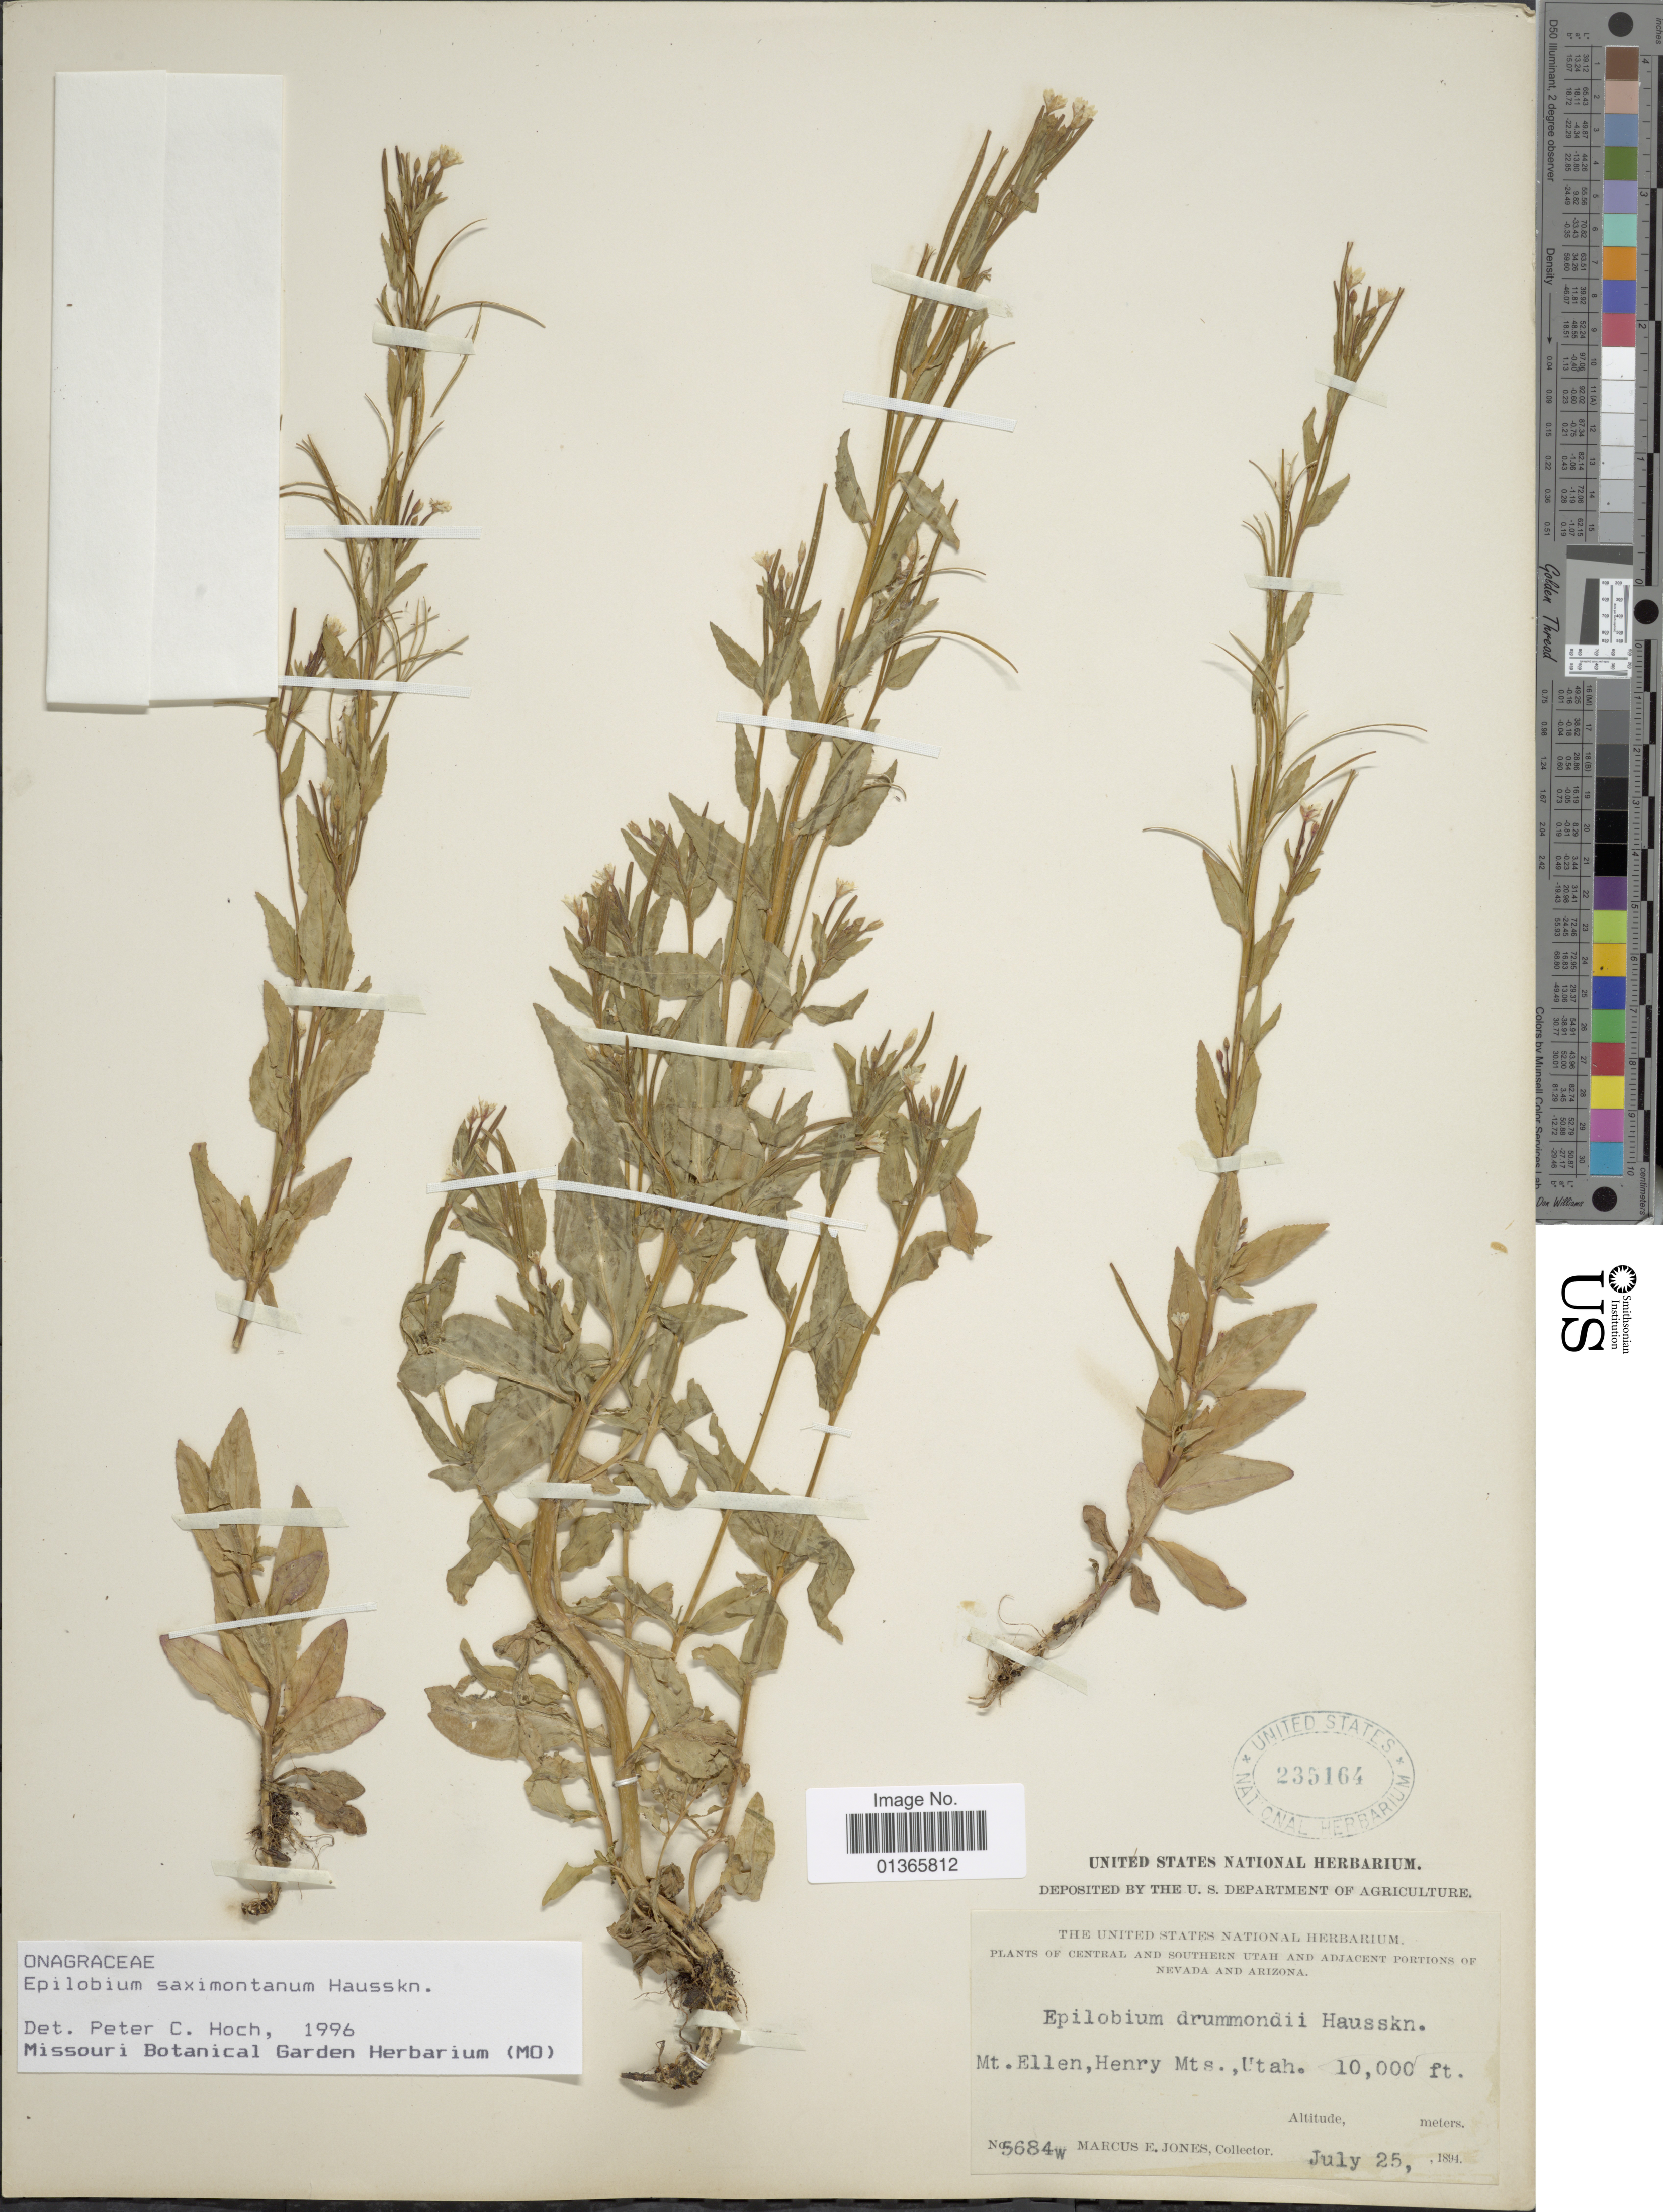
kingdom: Plantae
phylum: Tracheophyta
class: Magnoliopsida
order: Myrtales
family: Onagraceae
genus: Epilobium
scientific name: Epilobium saximontanum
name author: Hausskn.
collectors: M. E. Jones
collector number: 5684w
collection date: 1894-07-25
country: United States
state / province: Utah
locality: Central and Southern Utah and adjacent portions of Nevada and Arizona. Mt. Ellen, Henry Mts.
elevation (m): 3048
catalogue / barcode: US 235164